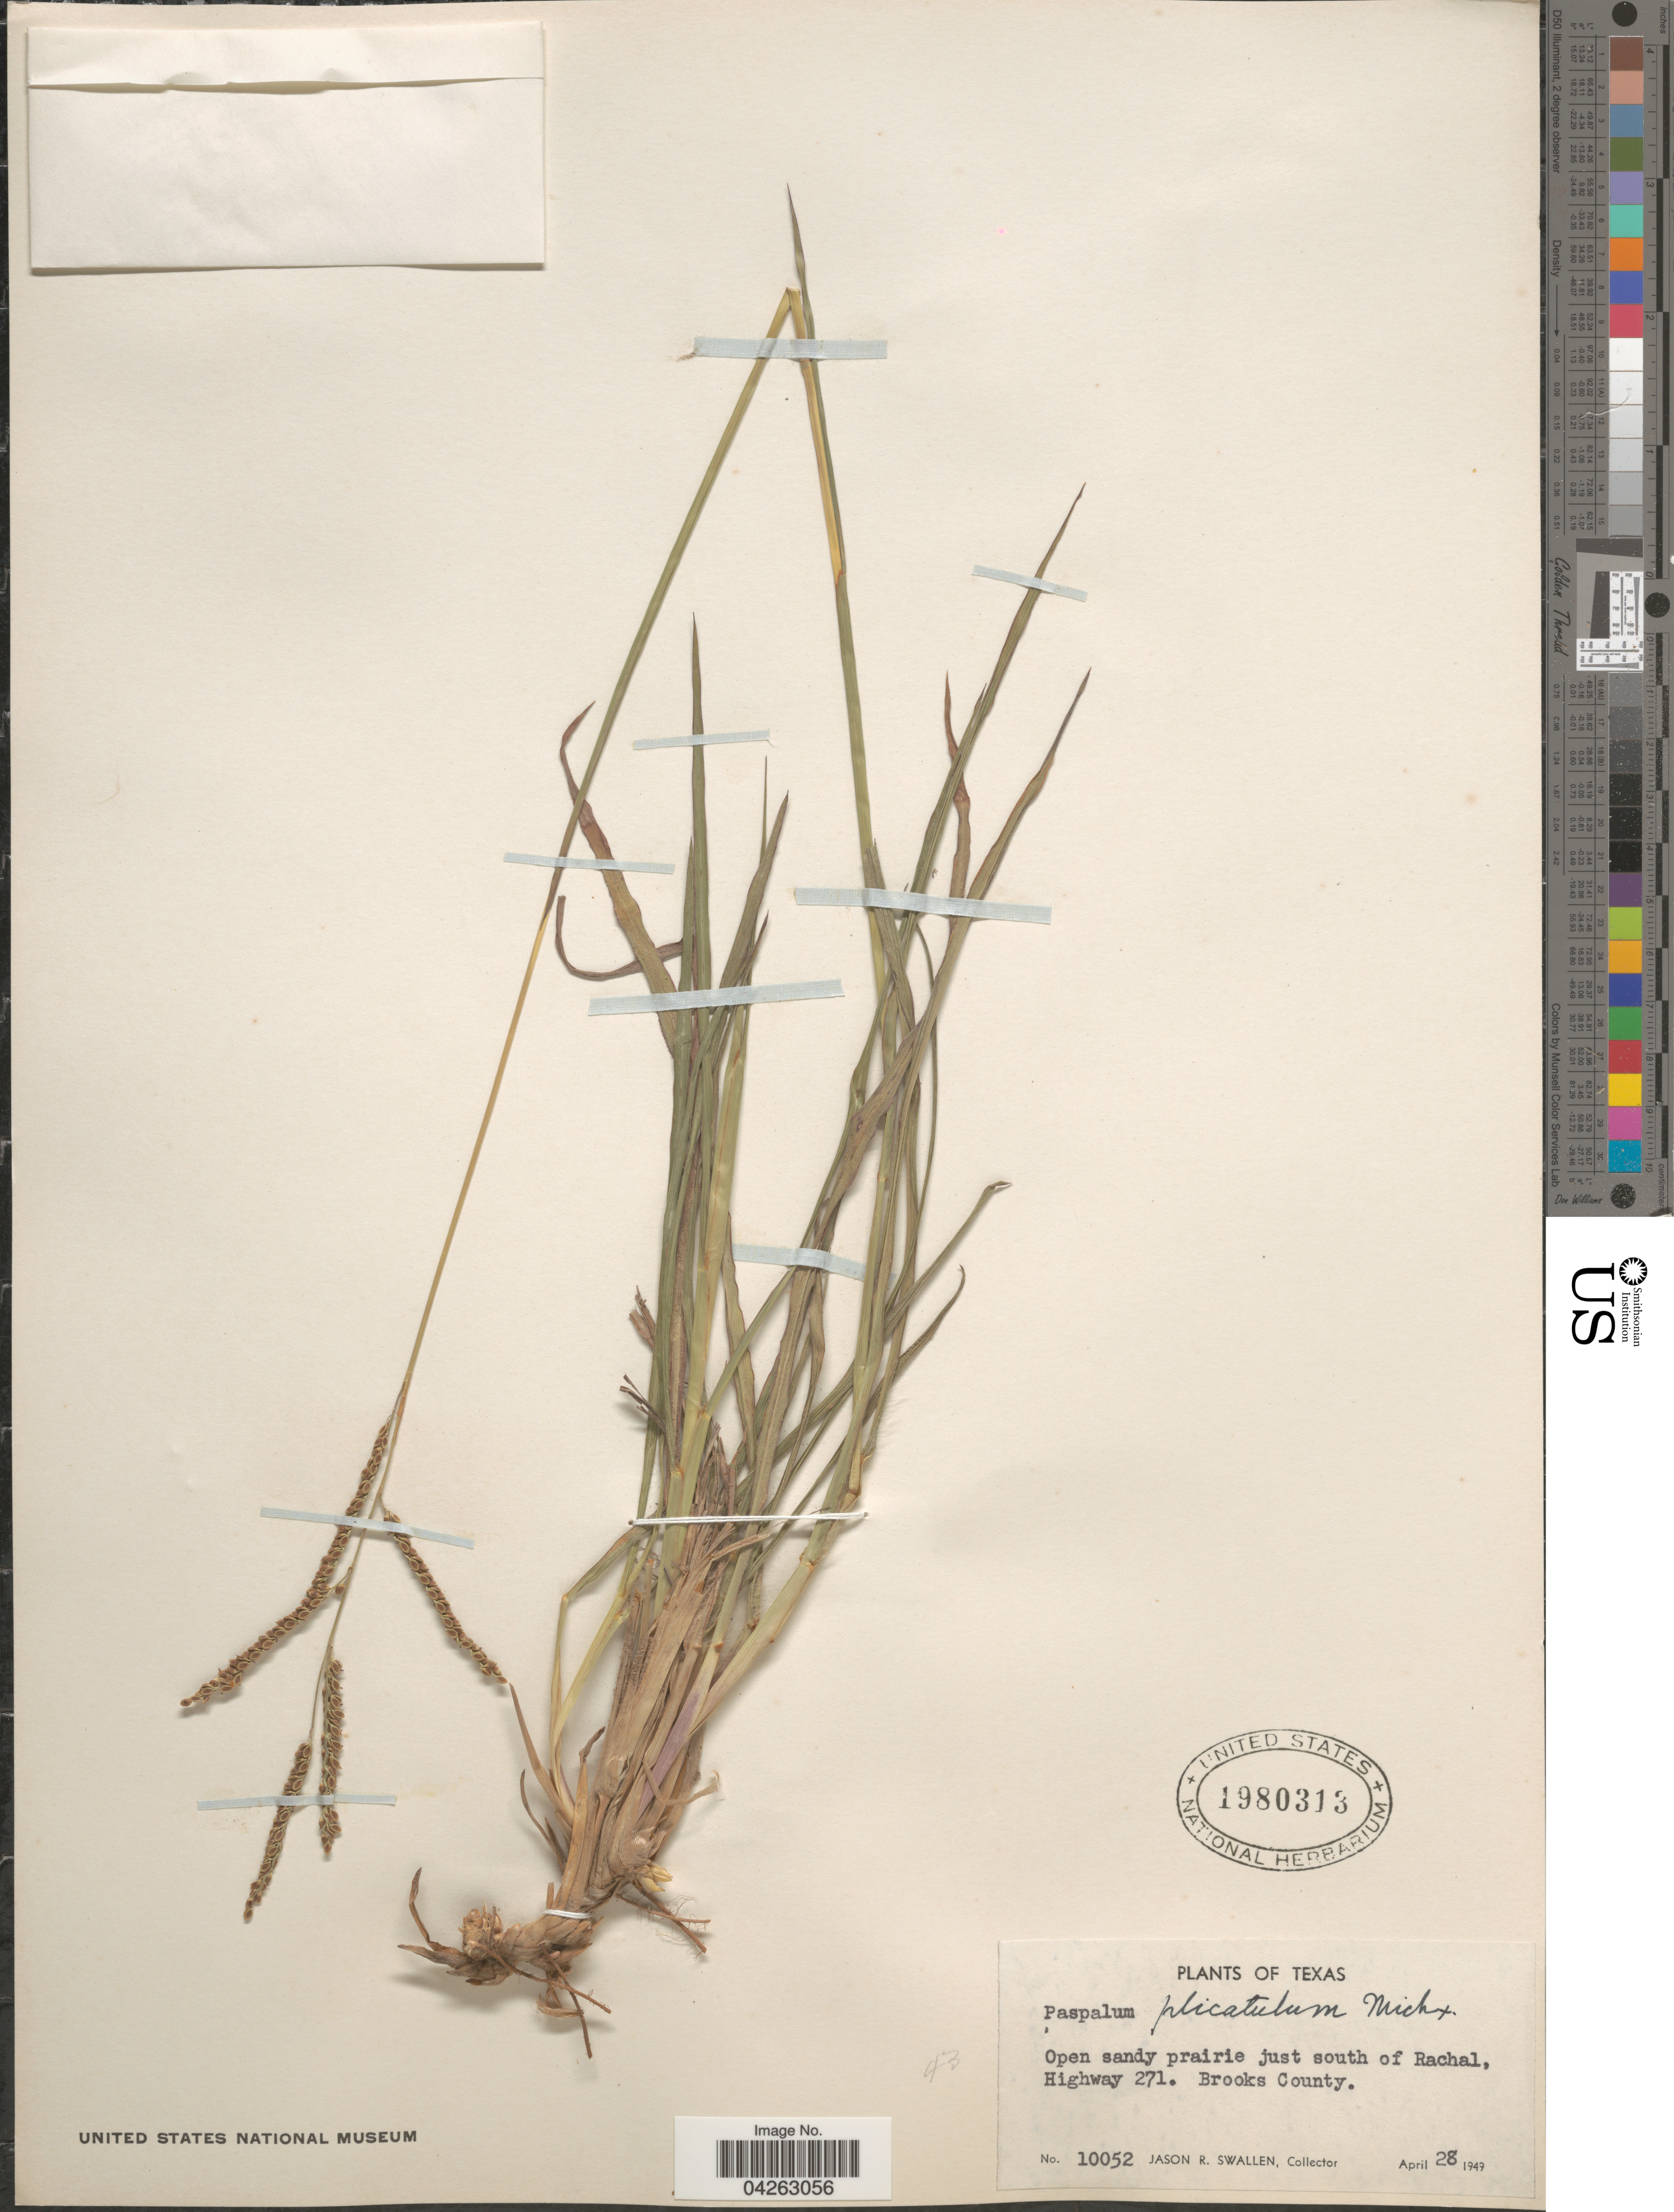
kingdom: Plantae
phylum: Tracheophyta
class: Liliopsida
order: Poales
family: Poaceae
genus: Paspalum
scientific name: Paspalum plicatulum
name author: Michx.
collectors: J. R. Swallen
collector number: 10052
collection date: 1949-04-28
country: United States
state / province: Texas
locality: Open sandy prairie just south of Rachal, Highway 271. Brooks County.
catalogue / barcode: US 1980313